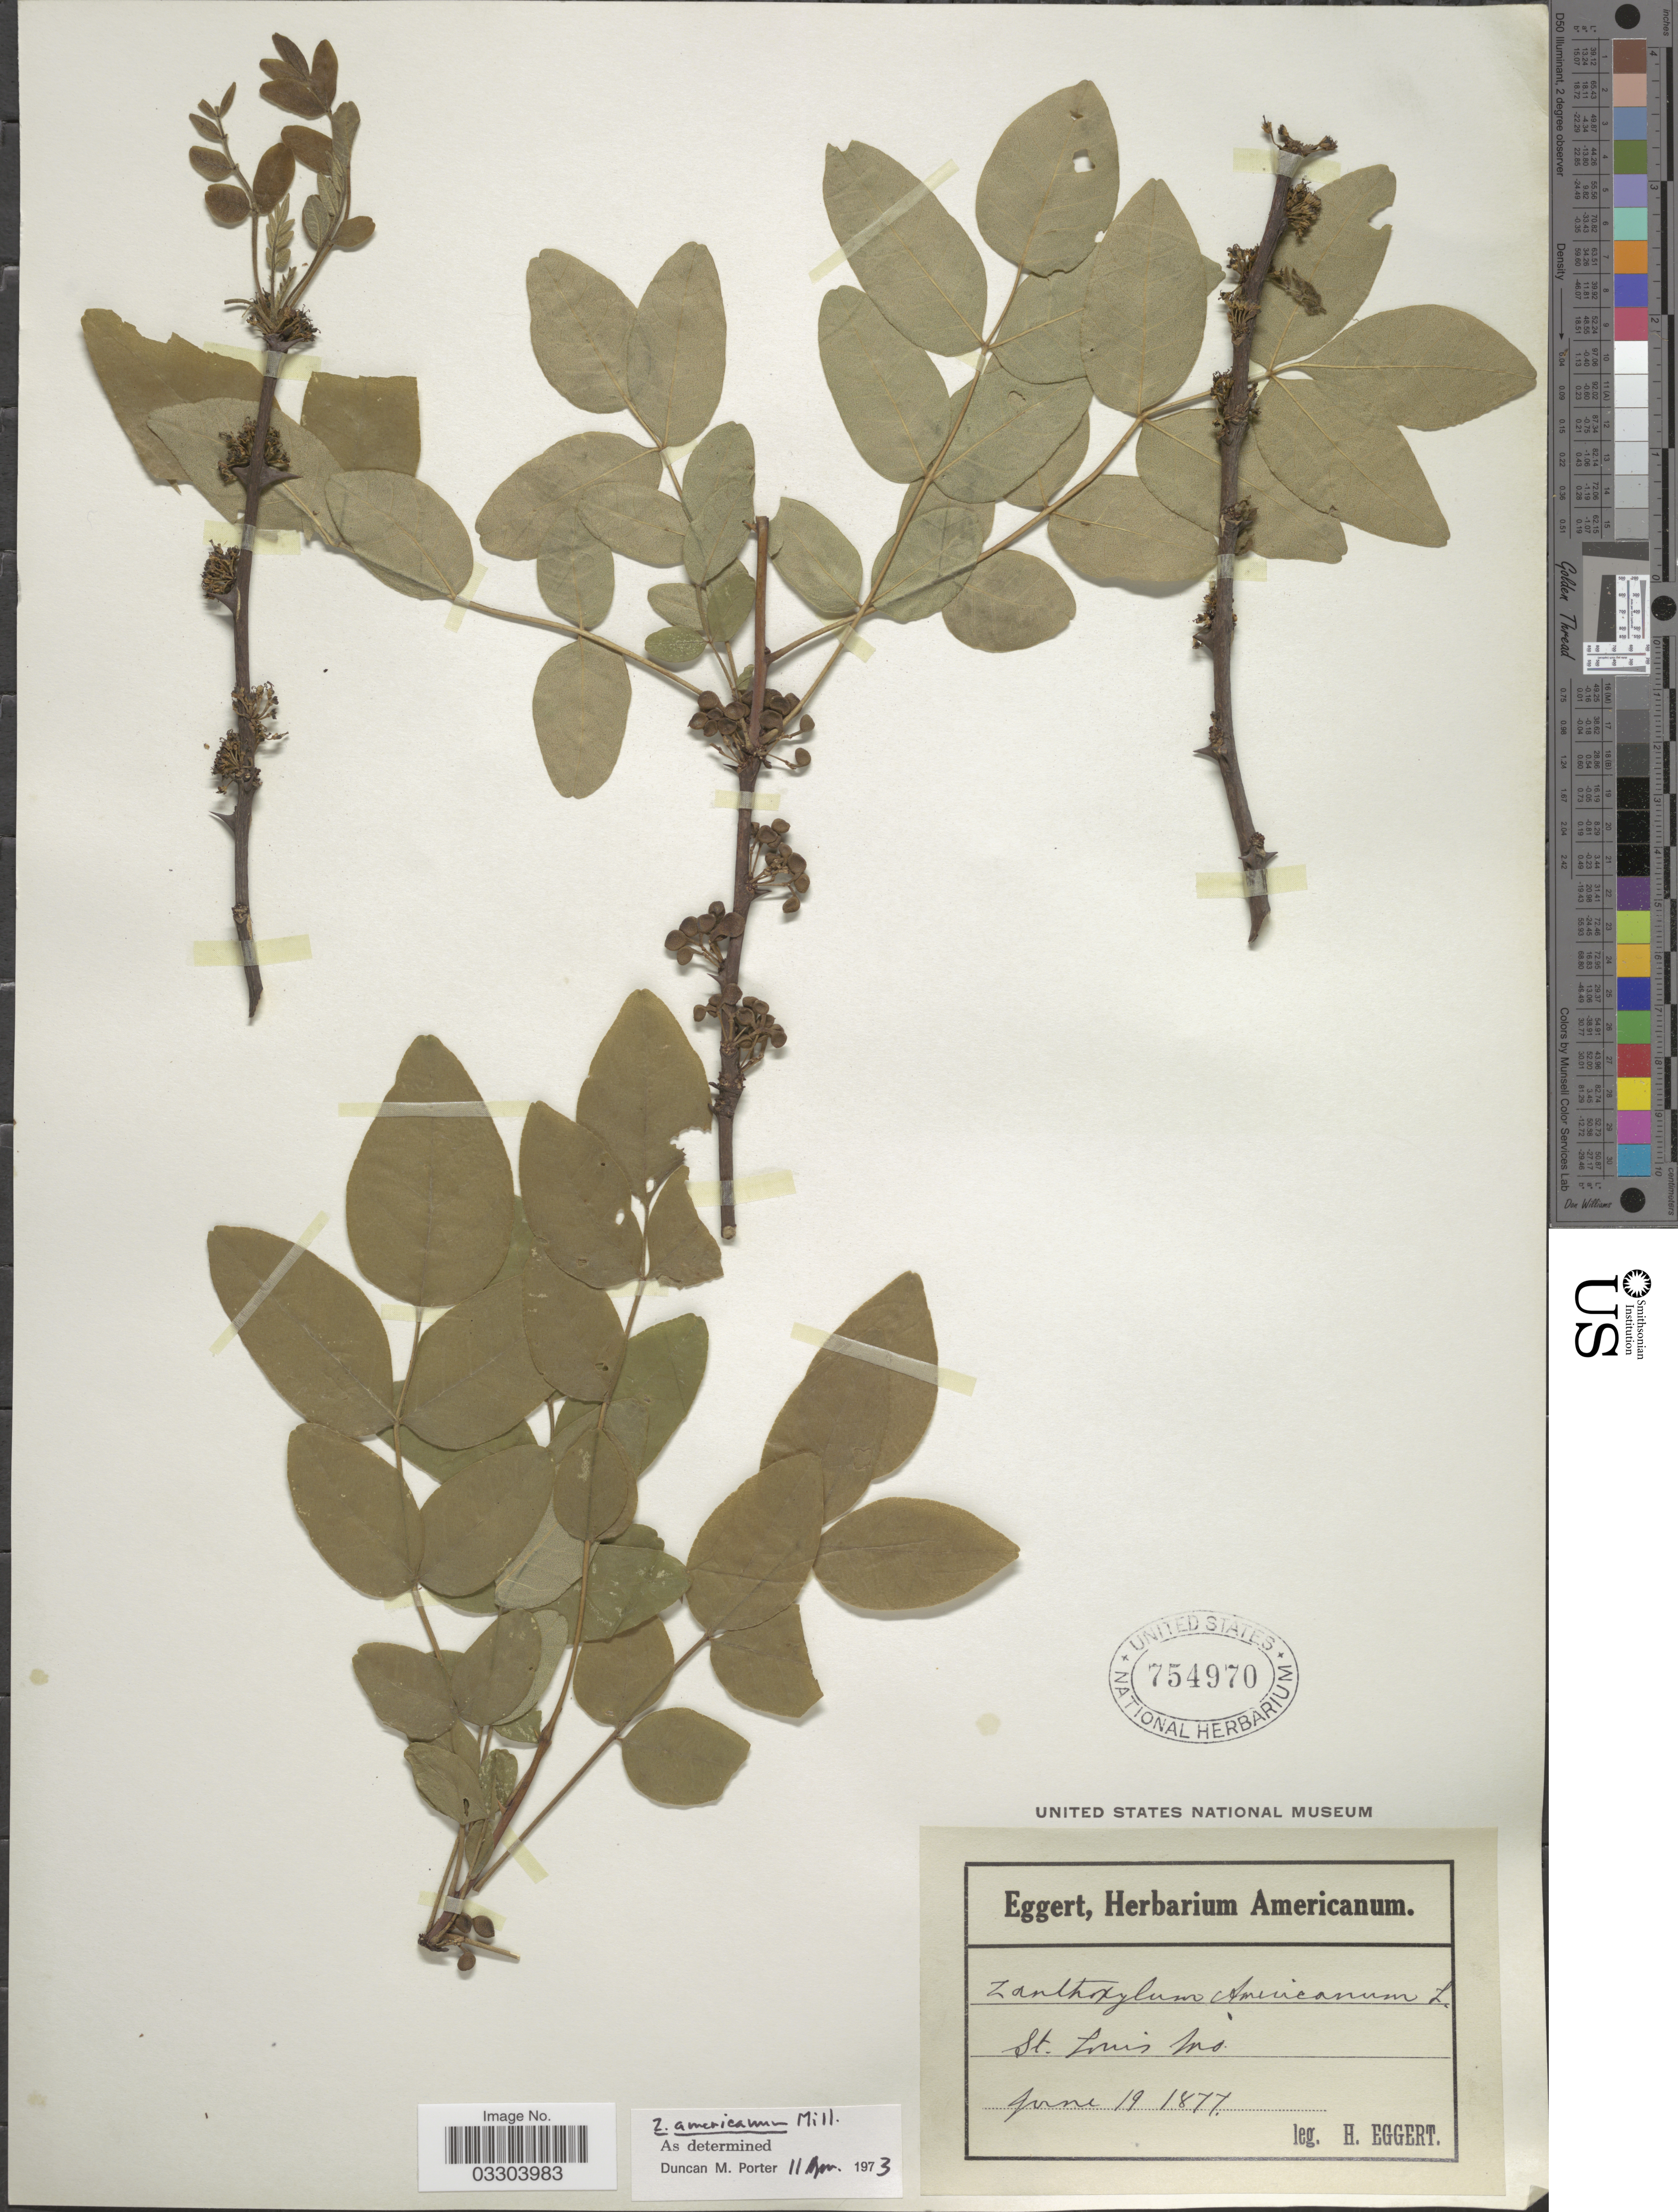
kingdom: Plantae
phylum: Tracheophyta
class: Magnoliopsida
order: Sapindales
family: Rutaceae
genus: Zanthoxylum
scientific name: Zanthoxylum americanum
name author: Mill.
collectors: H. Eggert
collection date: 1877-06-19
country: United States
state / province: Missouri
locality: St. Louis.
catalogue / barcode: US 754970